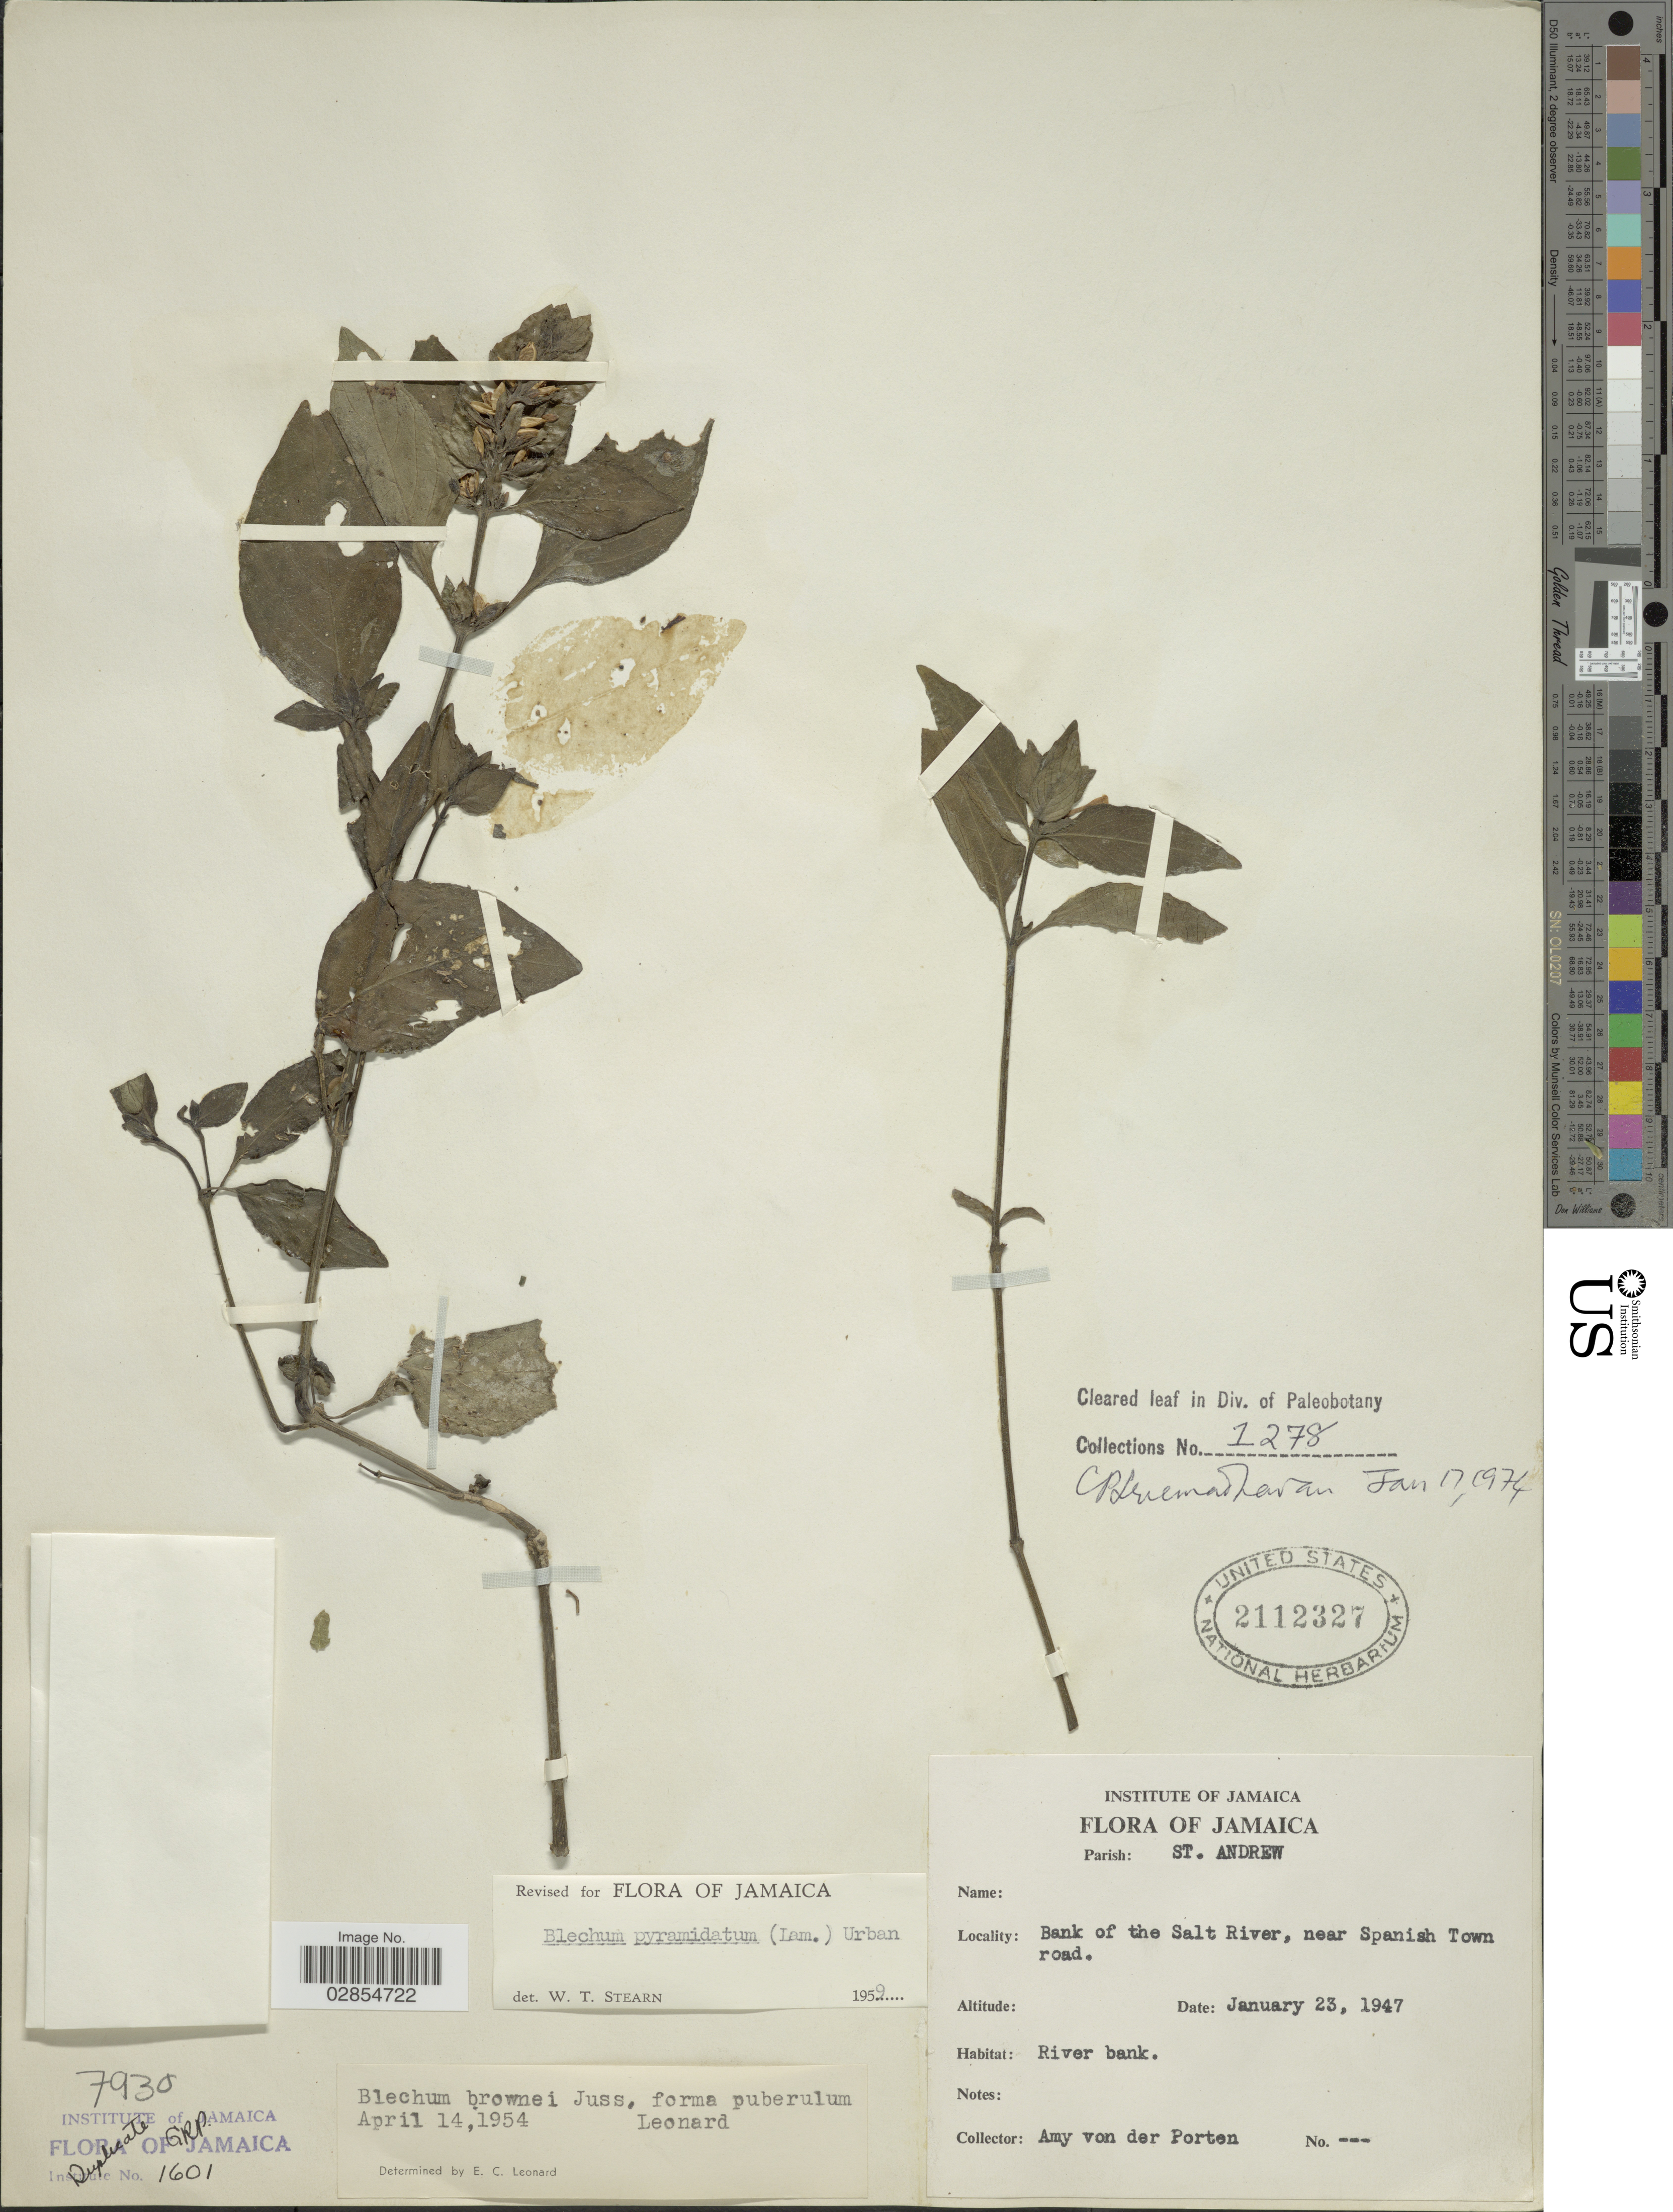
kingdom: Plantae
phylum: Tracheophyta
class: Magnoliopsida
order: Lamiales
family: Acanthaceae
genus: Blechum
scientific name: Blechum pyramidatum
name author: (Lam.) Urb.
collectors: A. von der Porten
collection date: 1947-01-23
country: Jamaica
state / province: Saint Andrew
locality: Parish: St. Andrew. Bank of the Salt River, near Spanish Town road.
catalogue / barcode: US 2112327